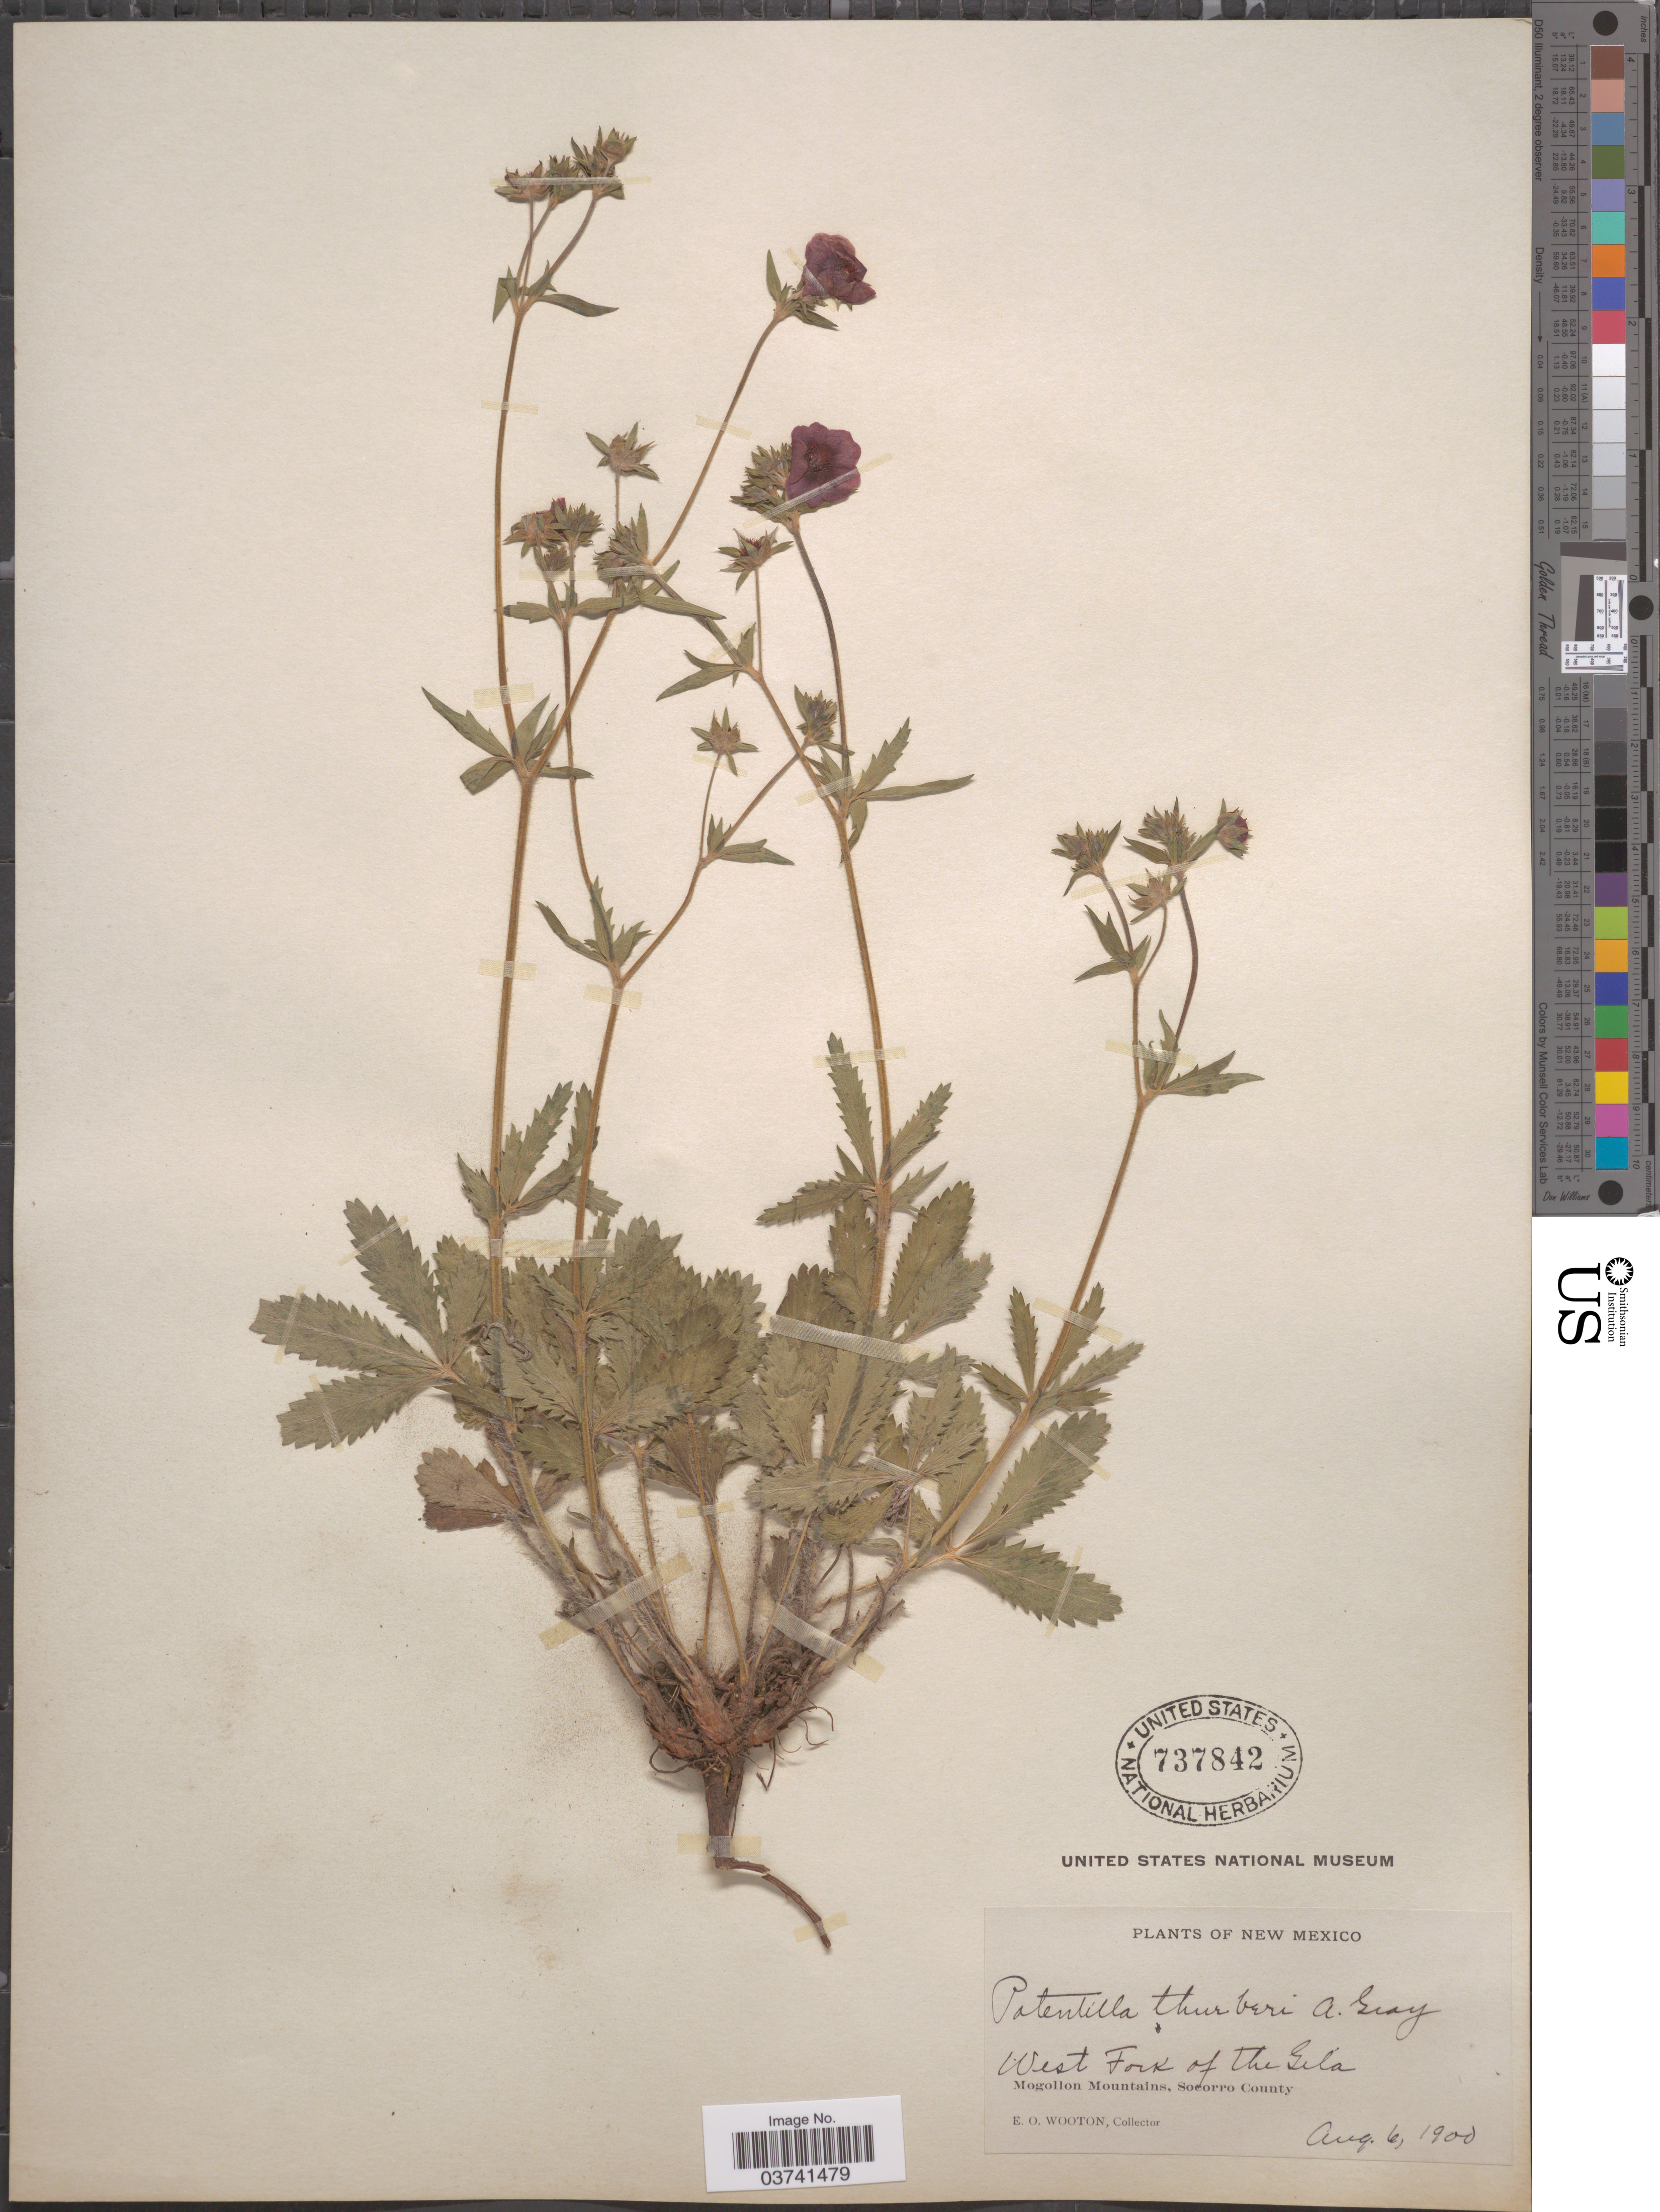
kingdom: Plantae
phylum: Tracheophyta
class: Magnoliopsida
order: Rosales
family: Rosaceae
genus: Potentilla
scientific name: Potentilla thurberi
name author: A. Gray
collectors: E. O. Wooton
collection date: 1900-08-06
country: United States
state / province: New Mexico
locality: West Fork of the Gila. Mogollon Mountains, Socorro County.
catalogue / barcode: US 737842